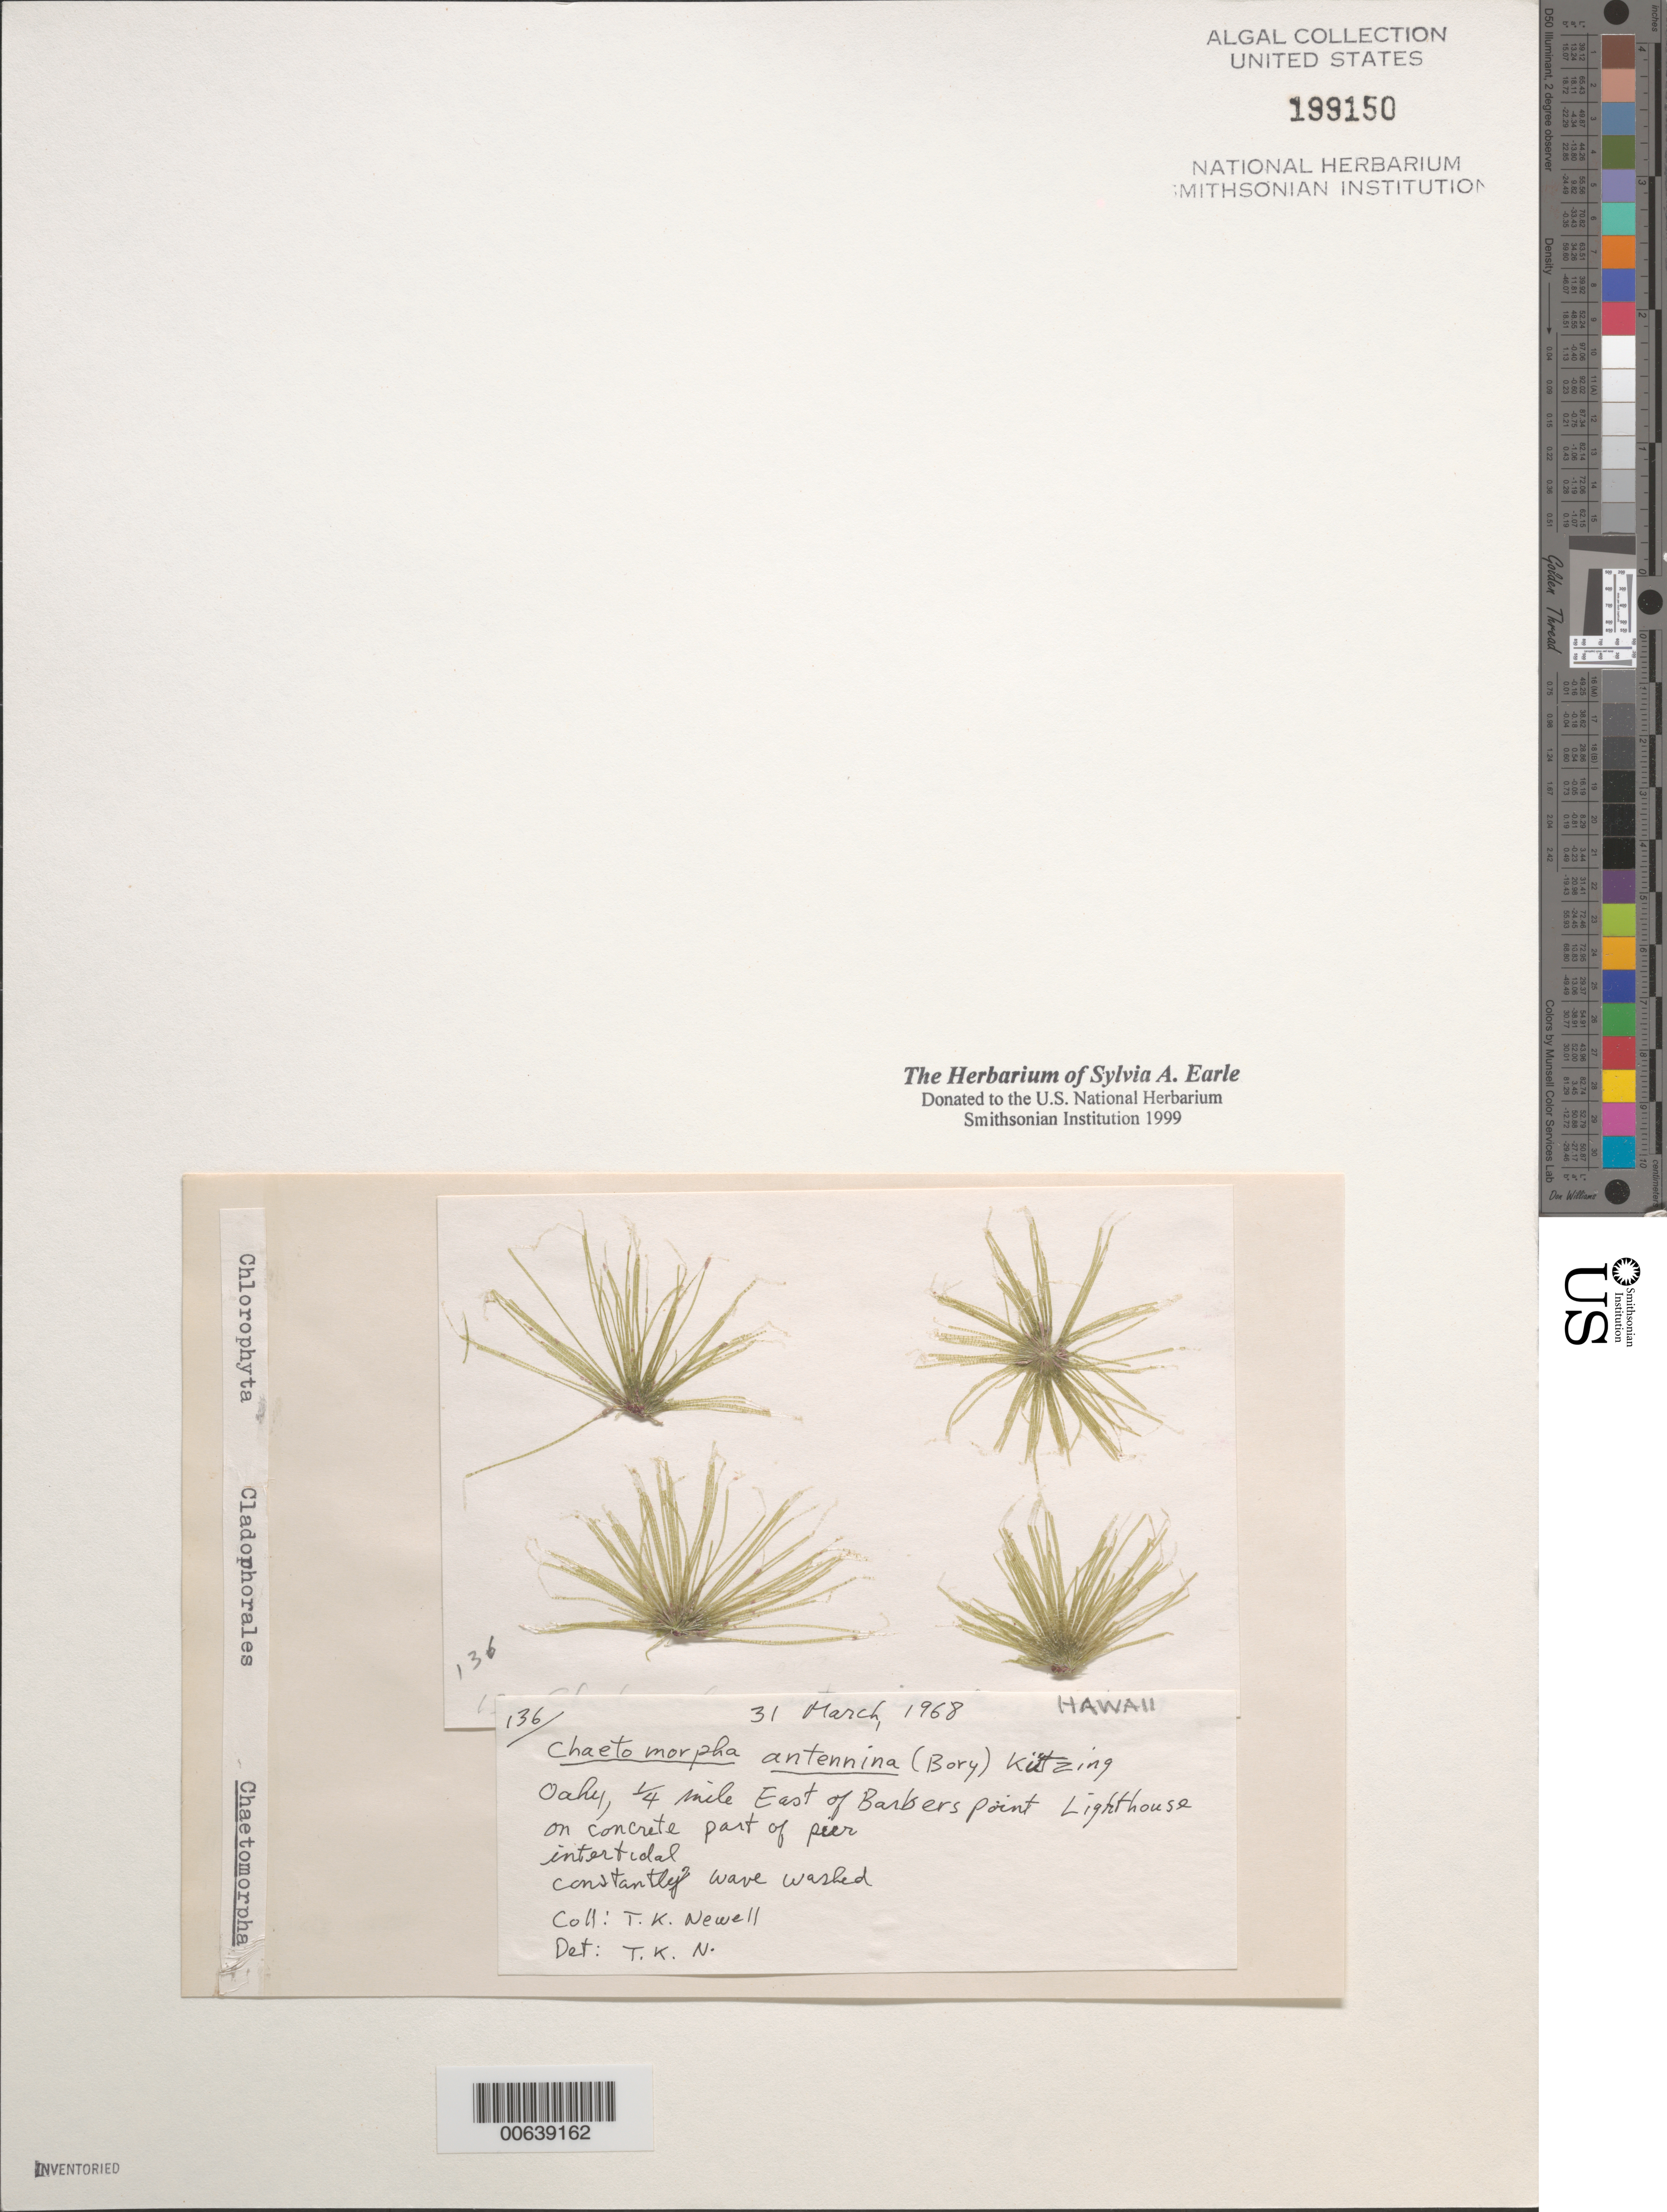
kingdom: Plantae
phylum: Chlorophyta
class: Ulvophyceae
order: Cladophorales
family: Cladophoraceae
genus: Chaetomorpha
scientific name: Chaetomorpha antennina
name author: (Bory) Kütz.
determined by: Newell, Thomas K.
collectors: T. K. Newell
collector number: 136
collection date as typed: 31 Mar 1968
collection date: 1968-03-31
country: United States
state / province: Hawaii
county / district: Honolulu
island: Oahu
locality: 0.25 mile east of Barbers Point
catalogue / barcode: US 199150